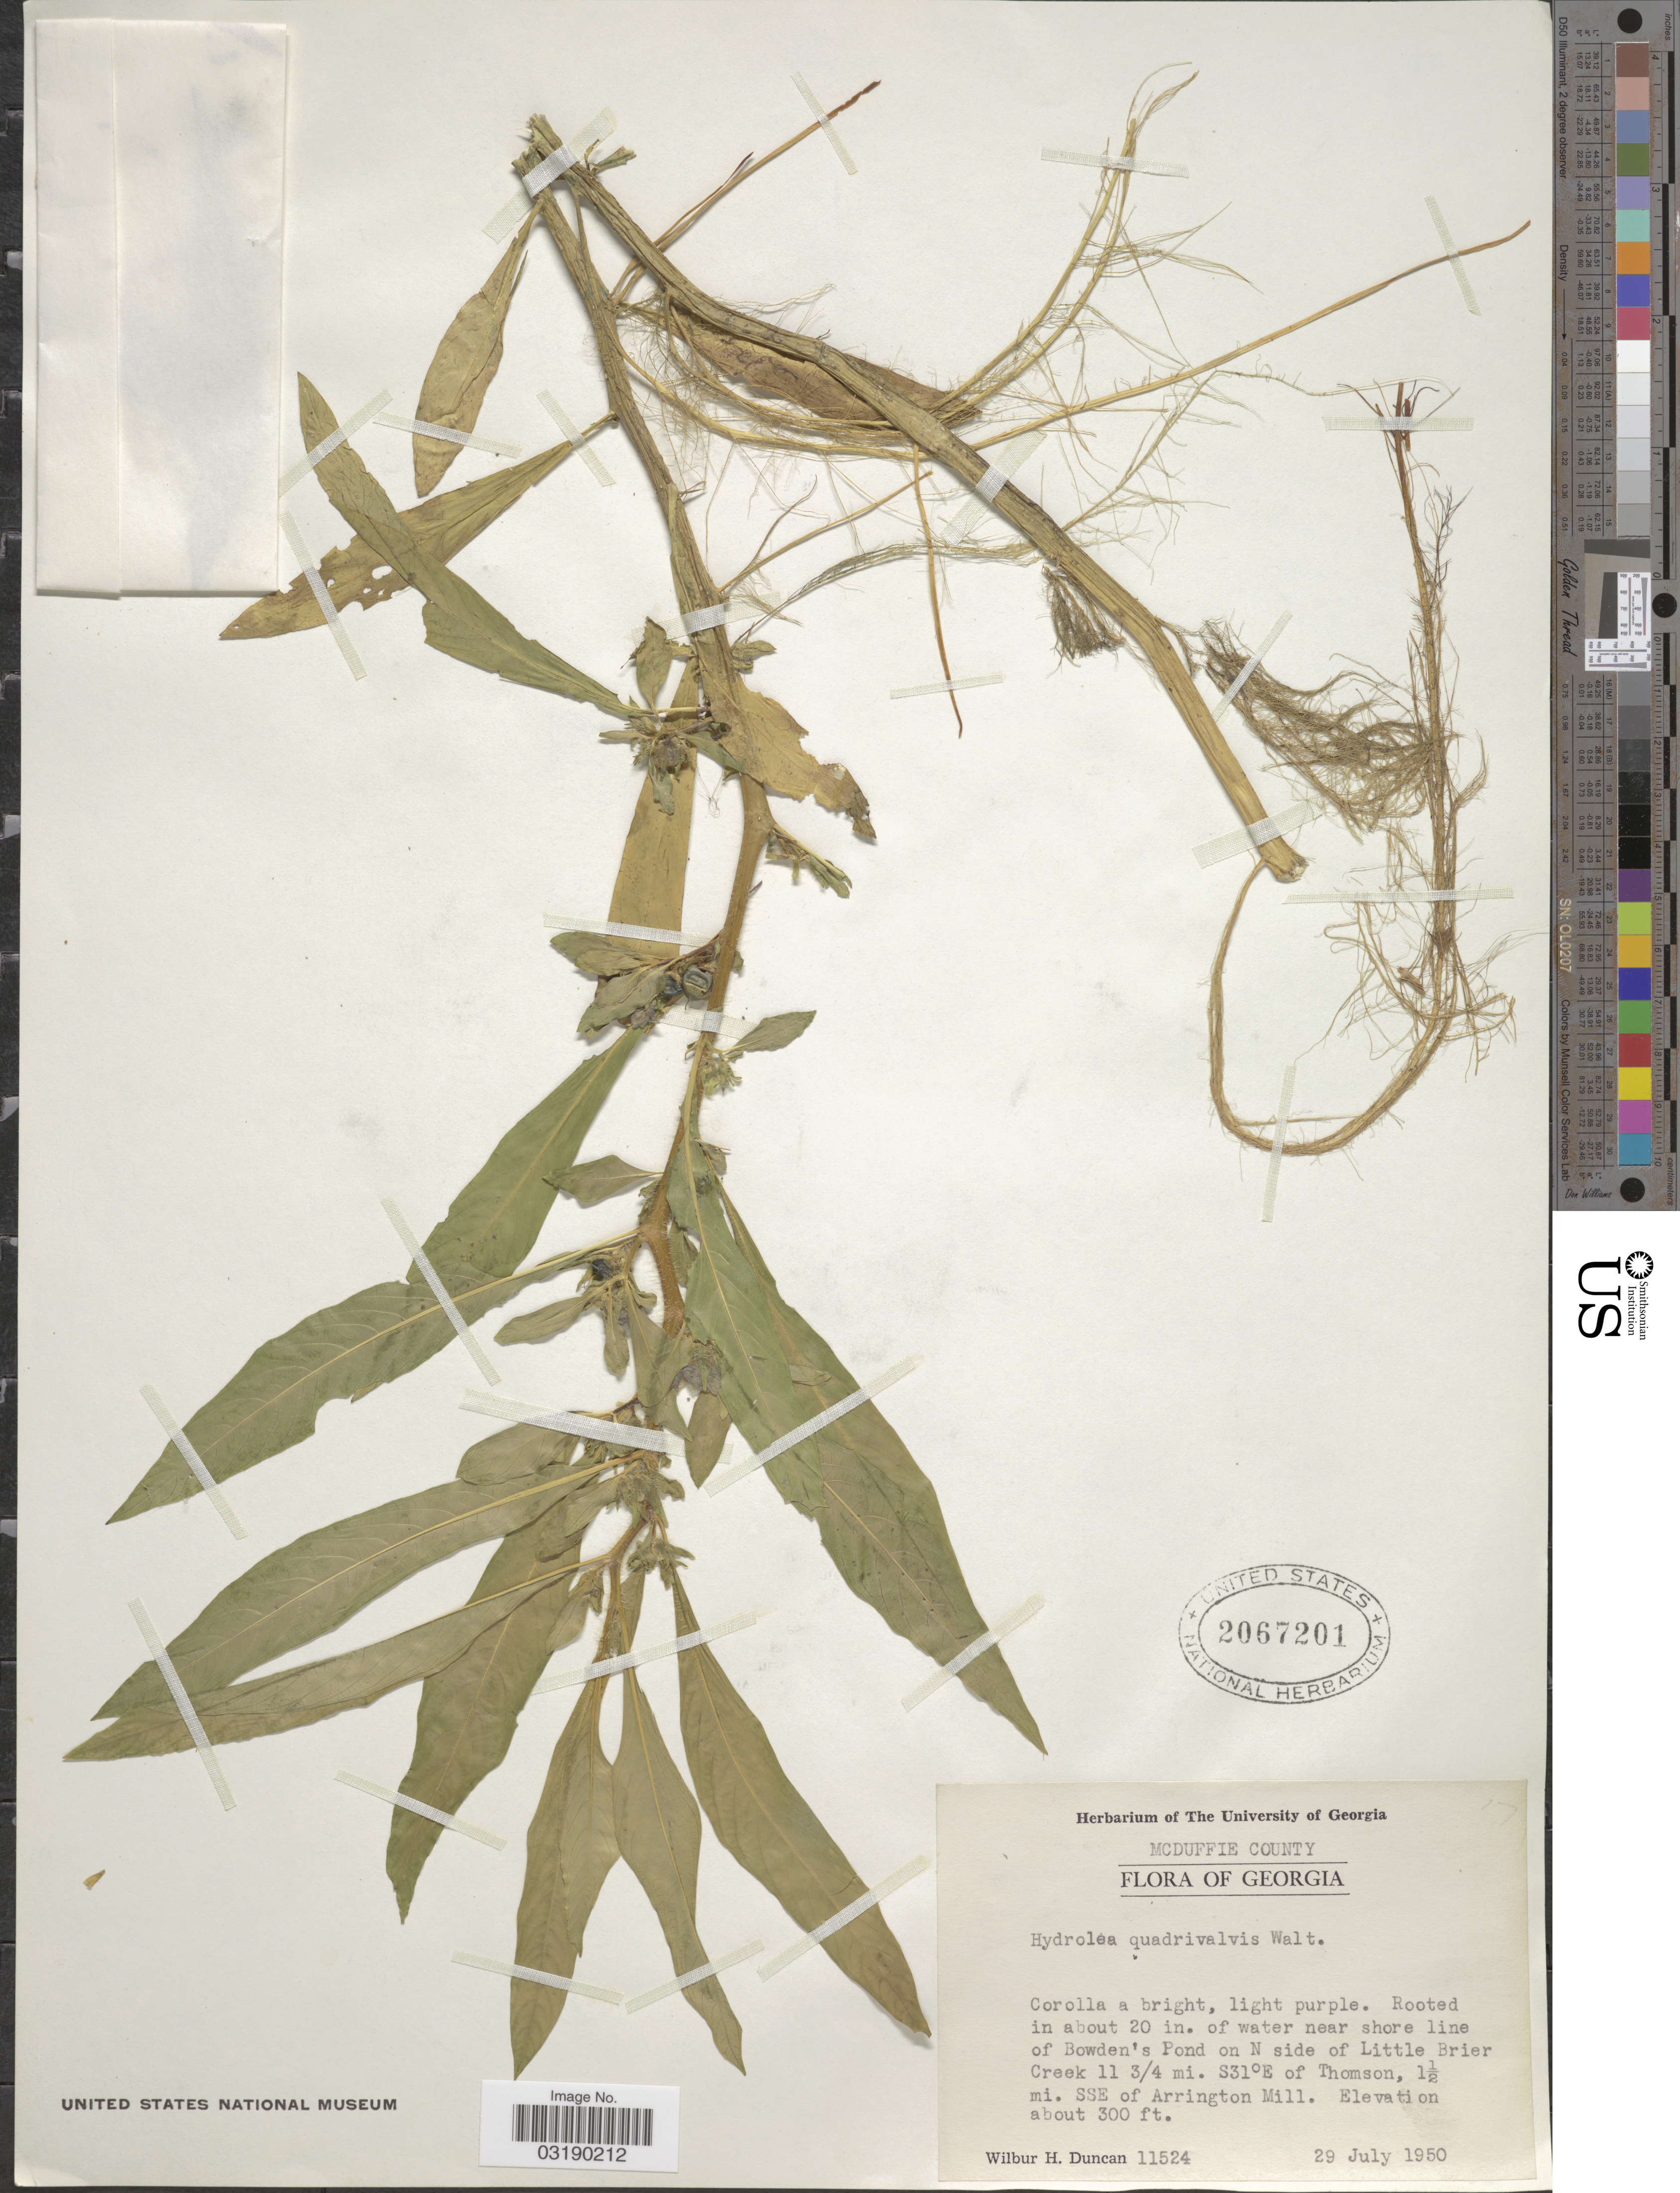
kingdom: Plantae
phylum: Tracheophyta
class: Magnoliopsida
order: Solanales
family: Hydroleaceae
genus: Hydrolea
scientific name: Hydrolea quadrivalvis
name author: Walter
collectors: W. H. Duncan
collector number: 11524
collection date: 1950-07-29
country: United States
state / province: Georgia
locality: McDuffie County. Rooted in about 20 in. of water near shore line of Bowden's Pond on N side of Little Brier Creek 11¾ mi. S31°E of Thomson, 1½mi. SSE of Arrington Mill.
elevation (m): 91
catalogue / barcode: US 2067201